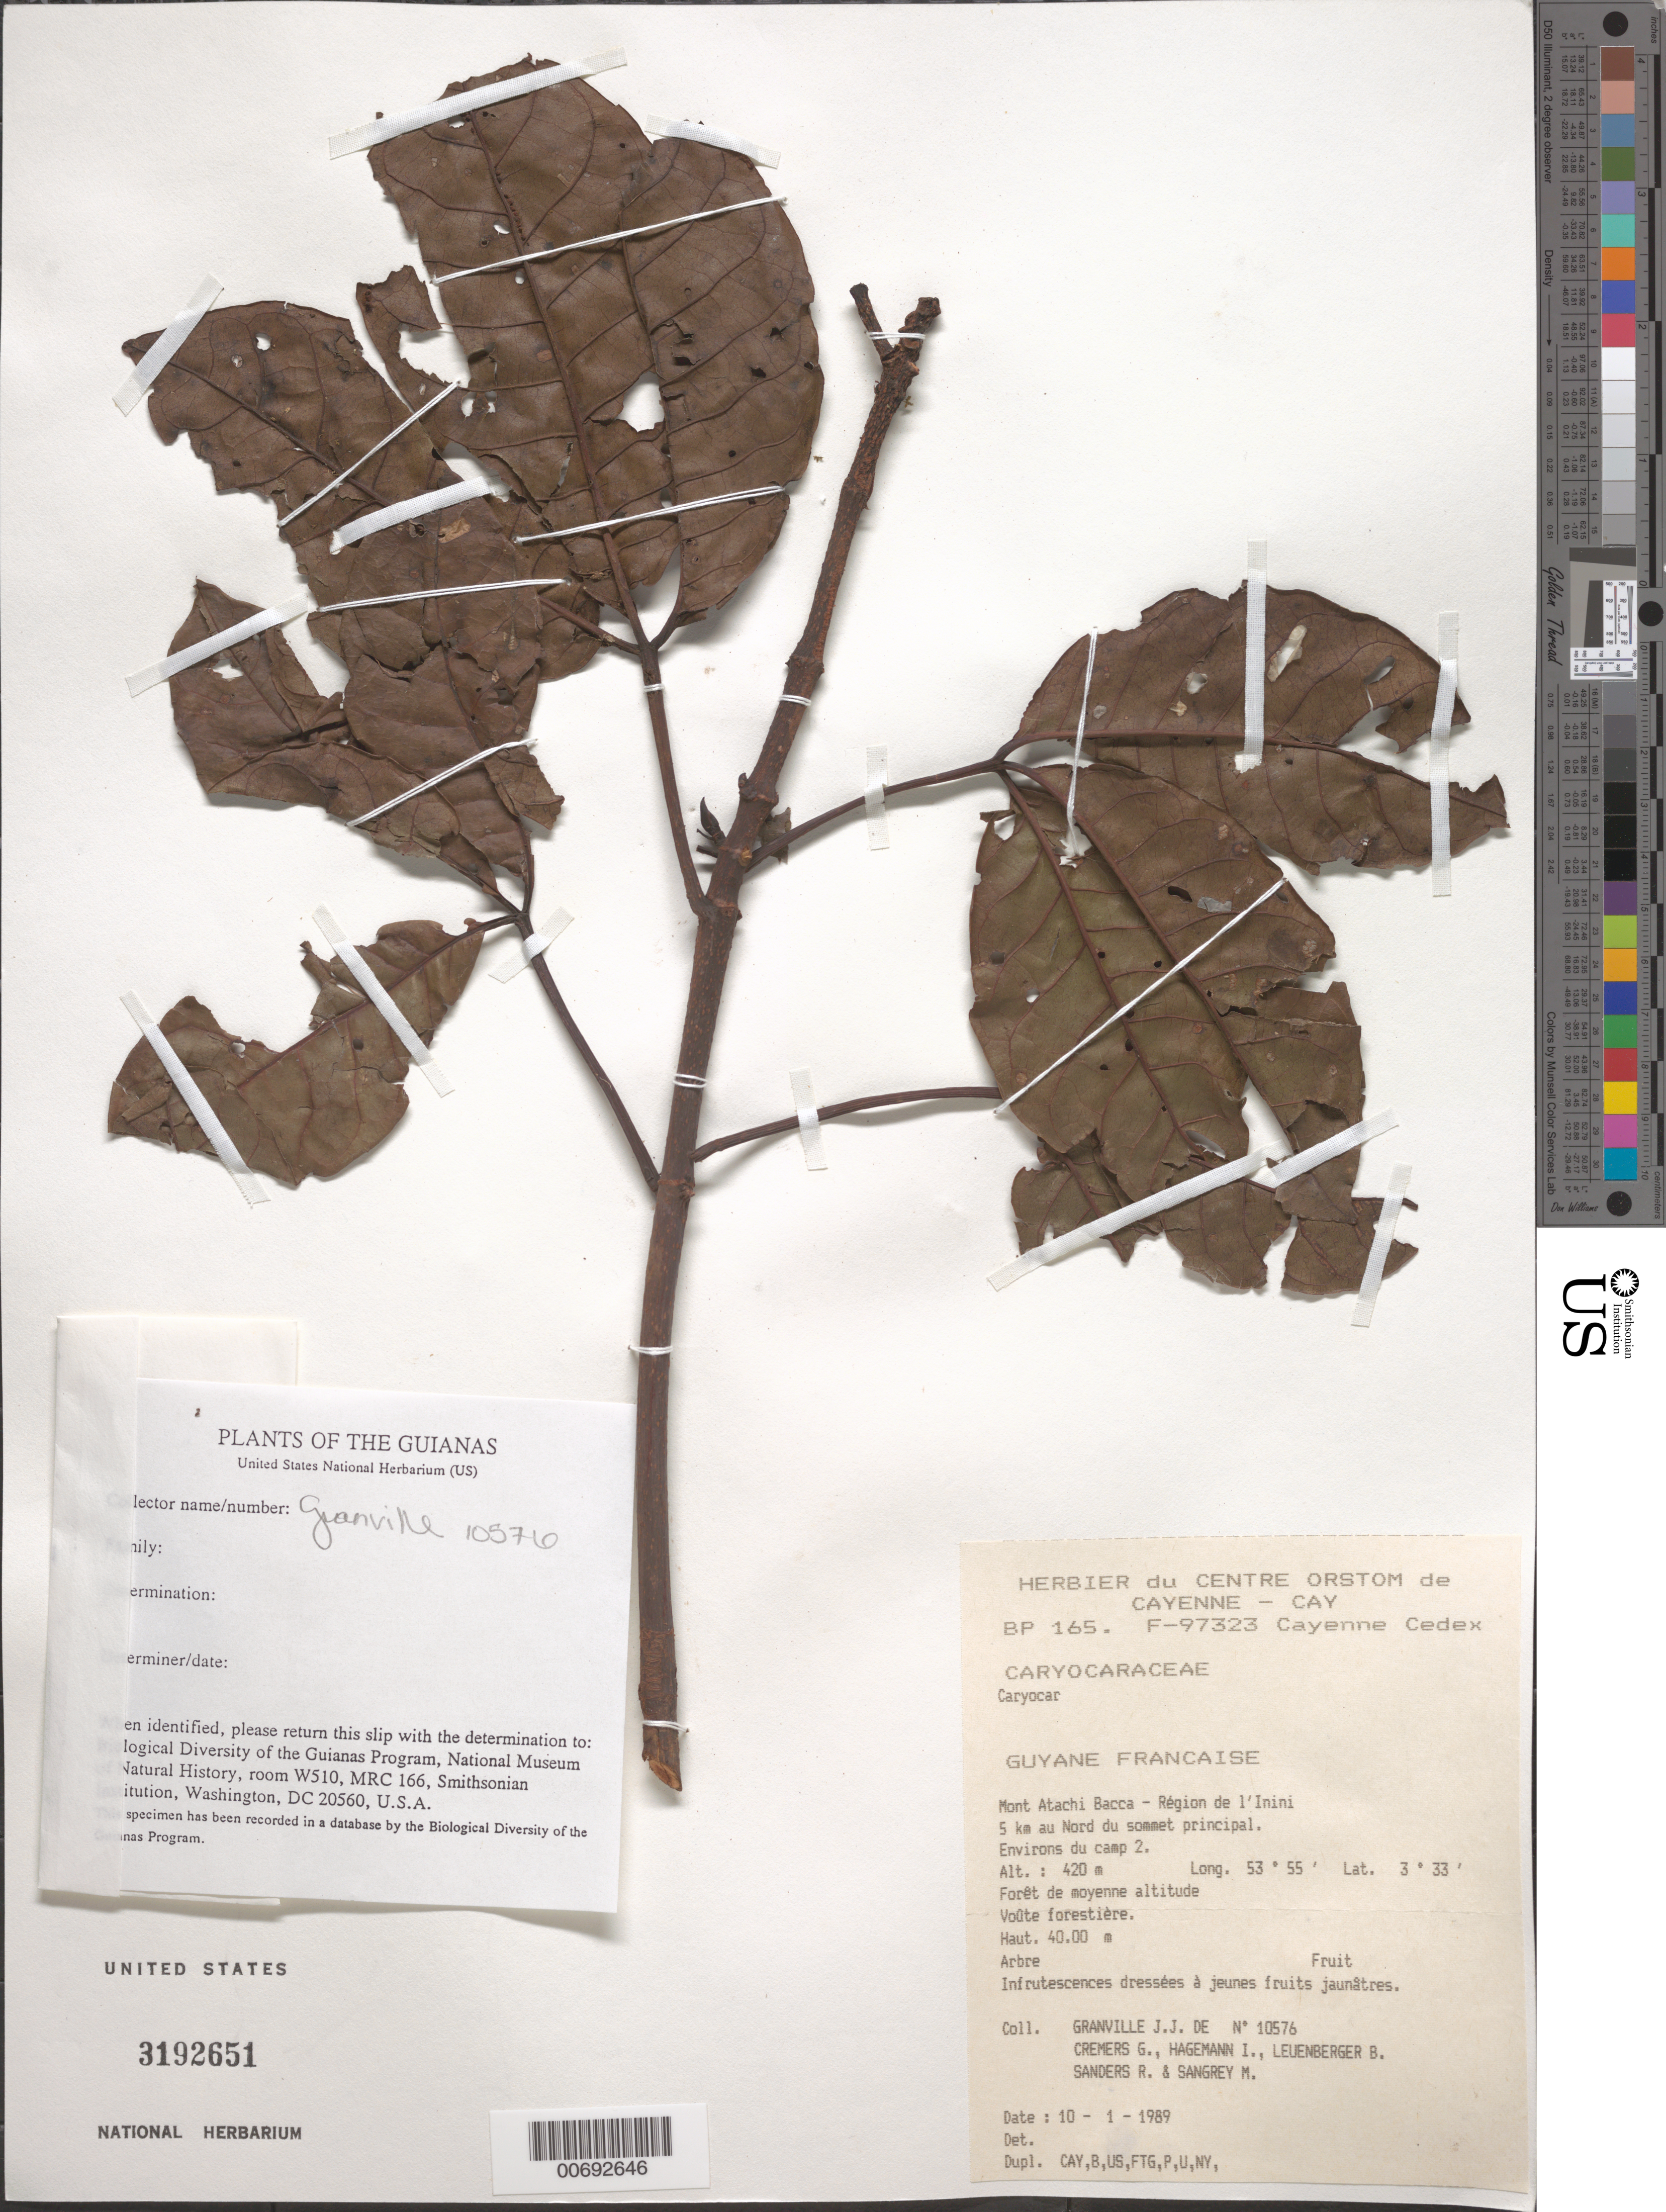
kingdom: Plantae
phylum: Tracheophyta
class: Magnoliopsida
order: Malpighiales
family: Caryocaraceae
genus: Caryocar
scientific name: Caryocar sp.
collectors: J.-J. de Granville, G. Cremers, J. Hagemann, B. E. Leuenberger & M. S. Sangrey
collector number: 10576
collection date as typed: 10-Jan-89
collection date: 1989-01-10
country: French Guiana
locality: Mont Atachi Bacca, région de l'Inini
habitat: Forest; middle altitude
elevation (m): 420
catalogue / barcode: US 3192651